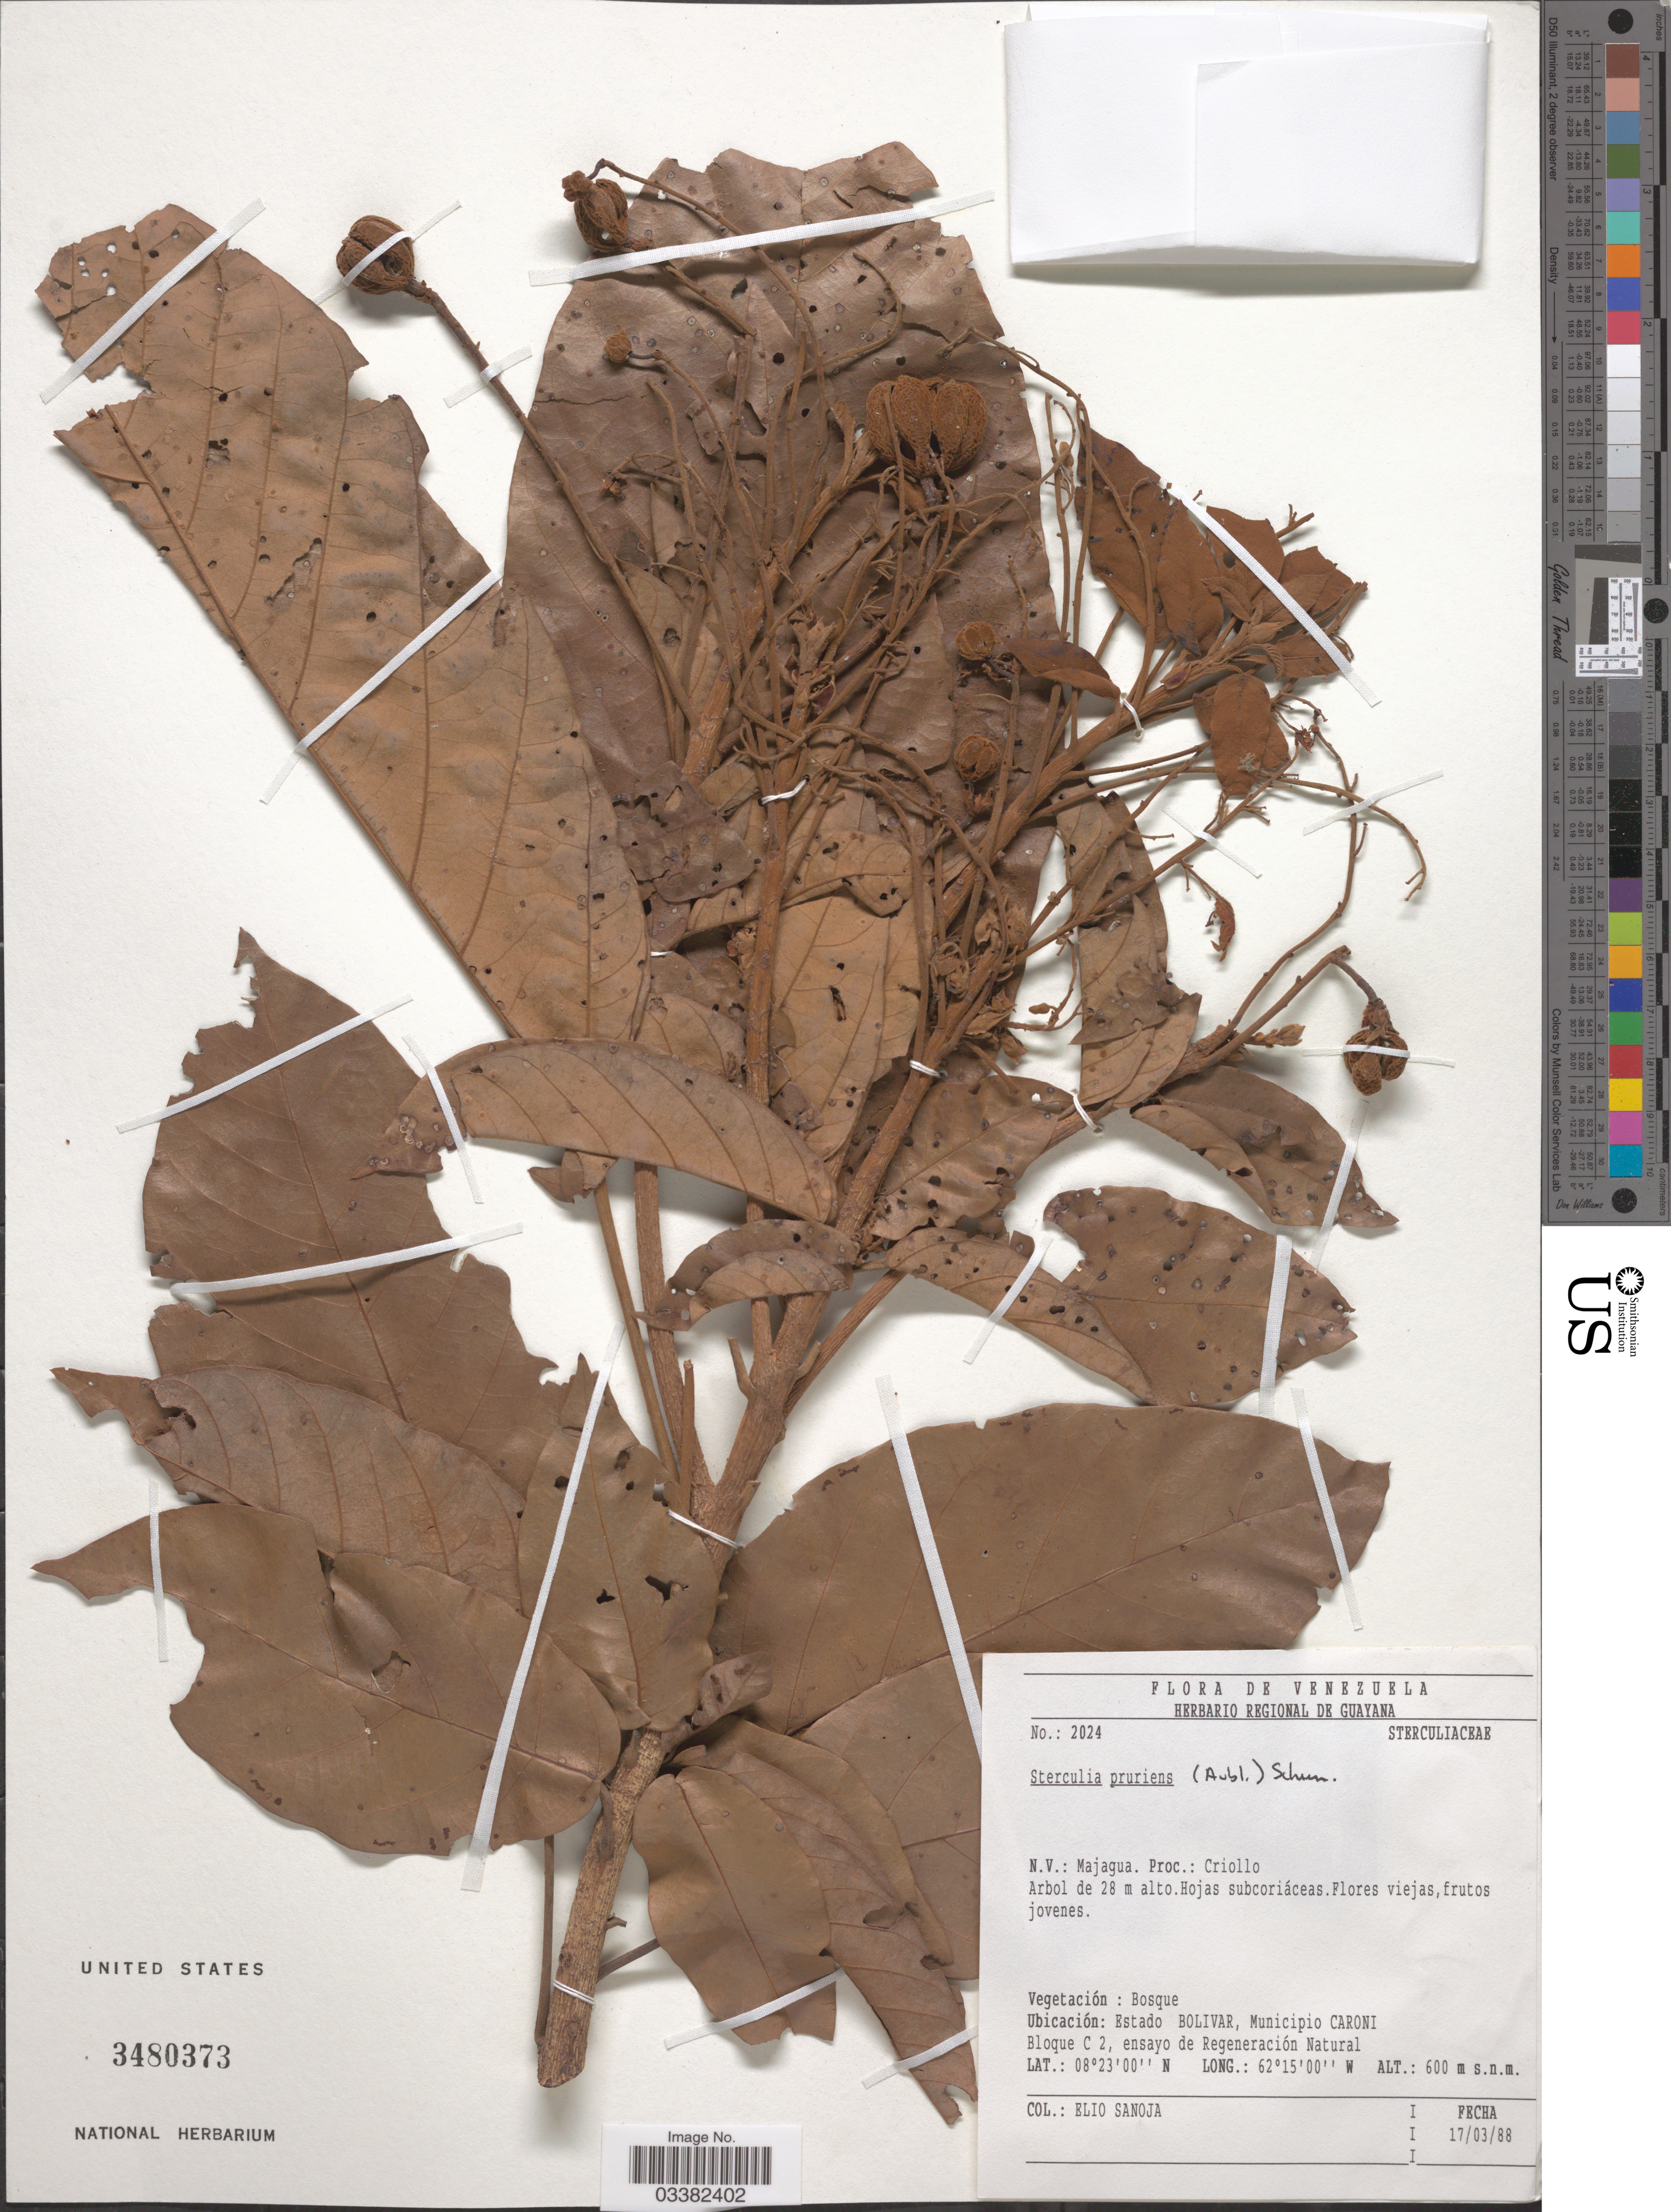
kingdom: Plantae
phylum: Tracheophyta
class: Magnoliopsida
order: Malvales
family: Malvaceae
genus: Sterculia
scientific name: Sterculia pruriens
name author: (Aubl.) K. Schum.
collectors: E. Sanoja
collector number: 2024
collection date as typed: Transcribed d/m/y: 17/3/88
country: Venezuela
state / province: Bolivar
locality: Municipio Caroni. Bloque C 2, ensayo de Regeneración Natural.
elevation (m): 600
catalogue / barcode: US 3480373